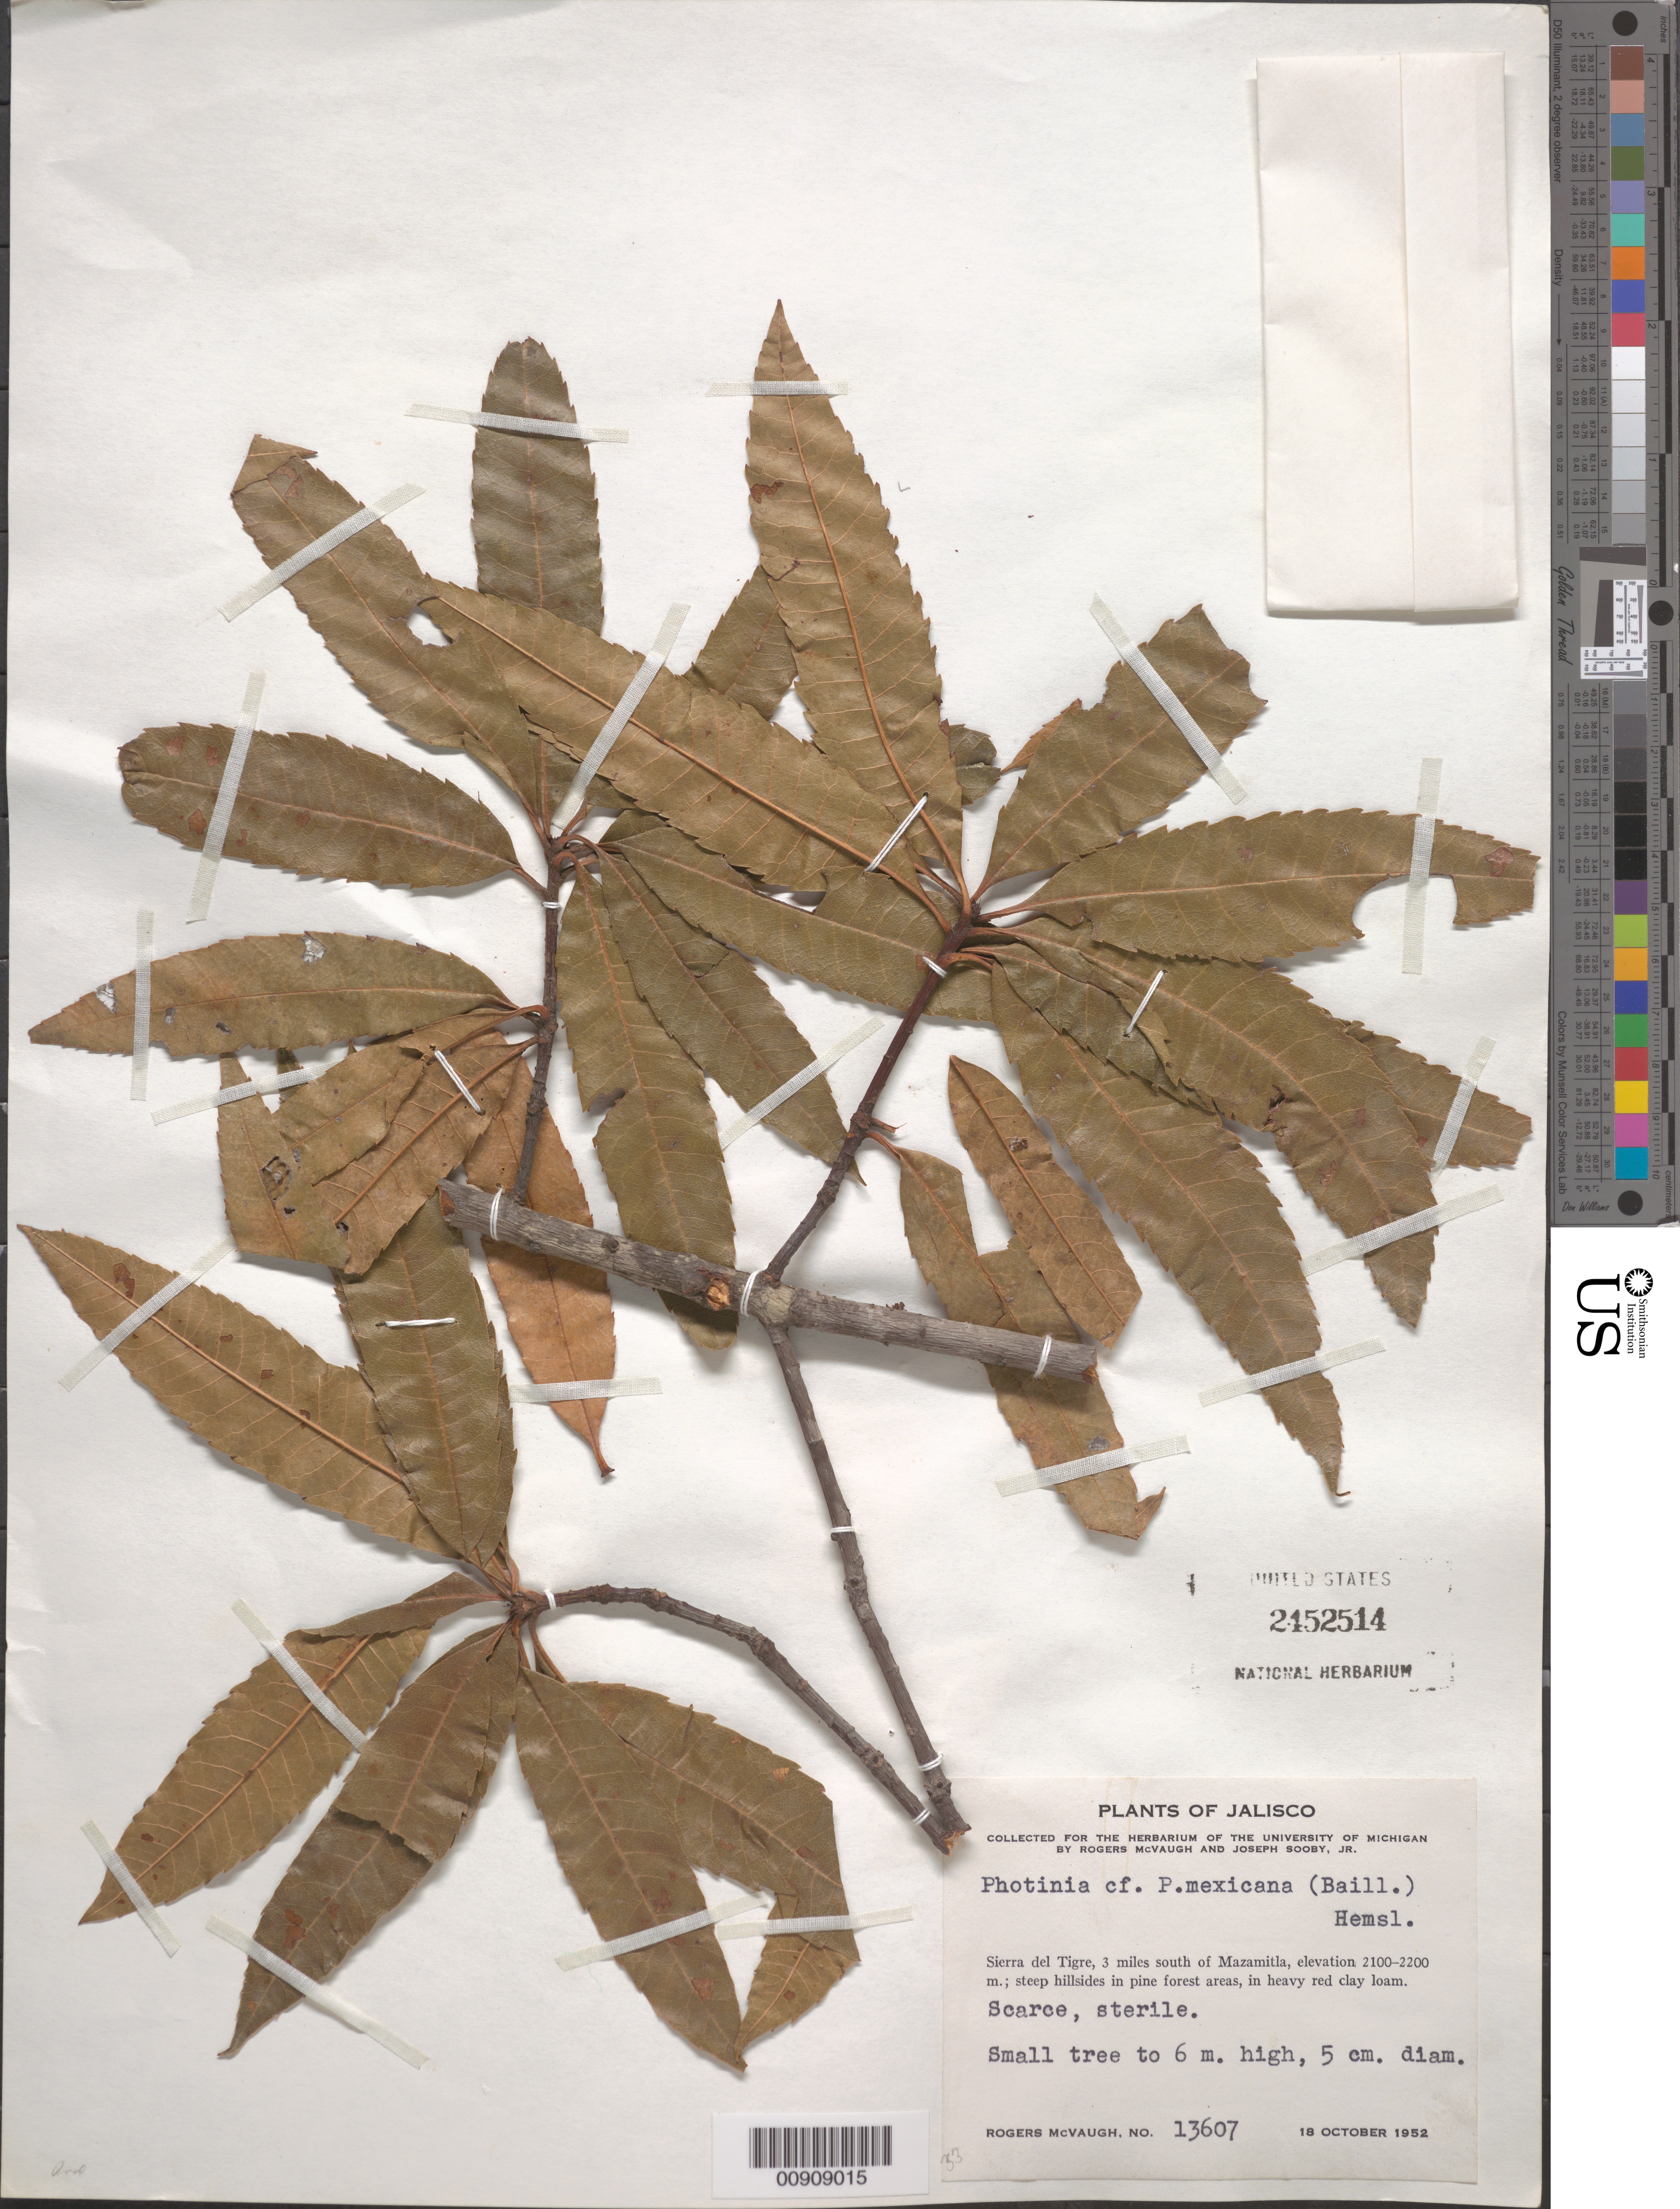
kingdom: Plantae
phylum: Tracheophyta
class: Magnoliopsida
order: Rosales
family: Rosaceae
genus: Phippsiomeles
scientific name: Phippsiomeles mexicana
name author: (Baill.) B.B. Liu & J. Wen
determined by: Strong, Mark T., (BOT), Smithsonian Institution - National Museum of Natural History (UNITED STATES)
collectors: R. McVaugh & J. Sooby Jr.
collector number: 13607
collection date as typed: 18 Oct 1952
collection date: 1952-10-18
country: Mexico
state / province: Jalisco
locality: Sierra del Tigre, 3 miles south of Mazamitla.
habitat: Steep hillsides in pine forest areas, in heavy red clay loam.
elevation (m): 2200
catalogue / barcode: US 2452514